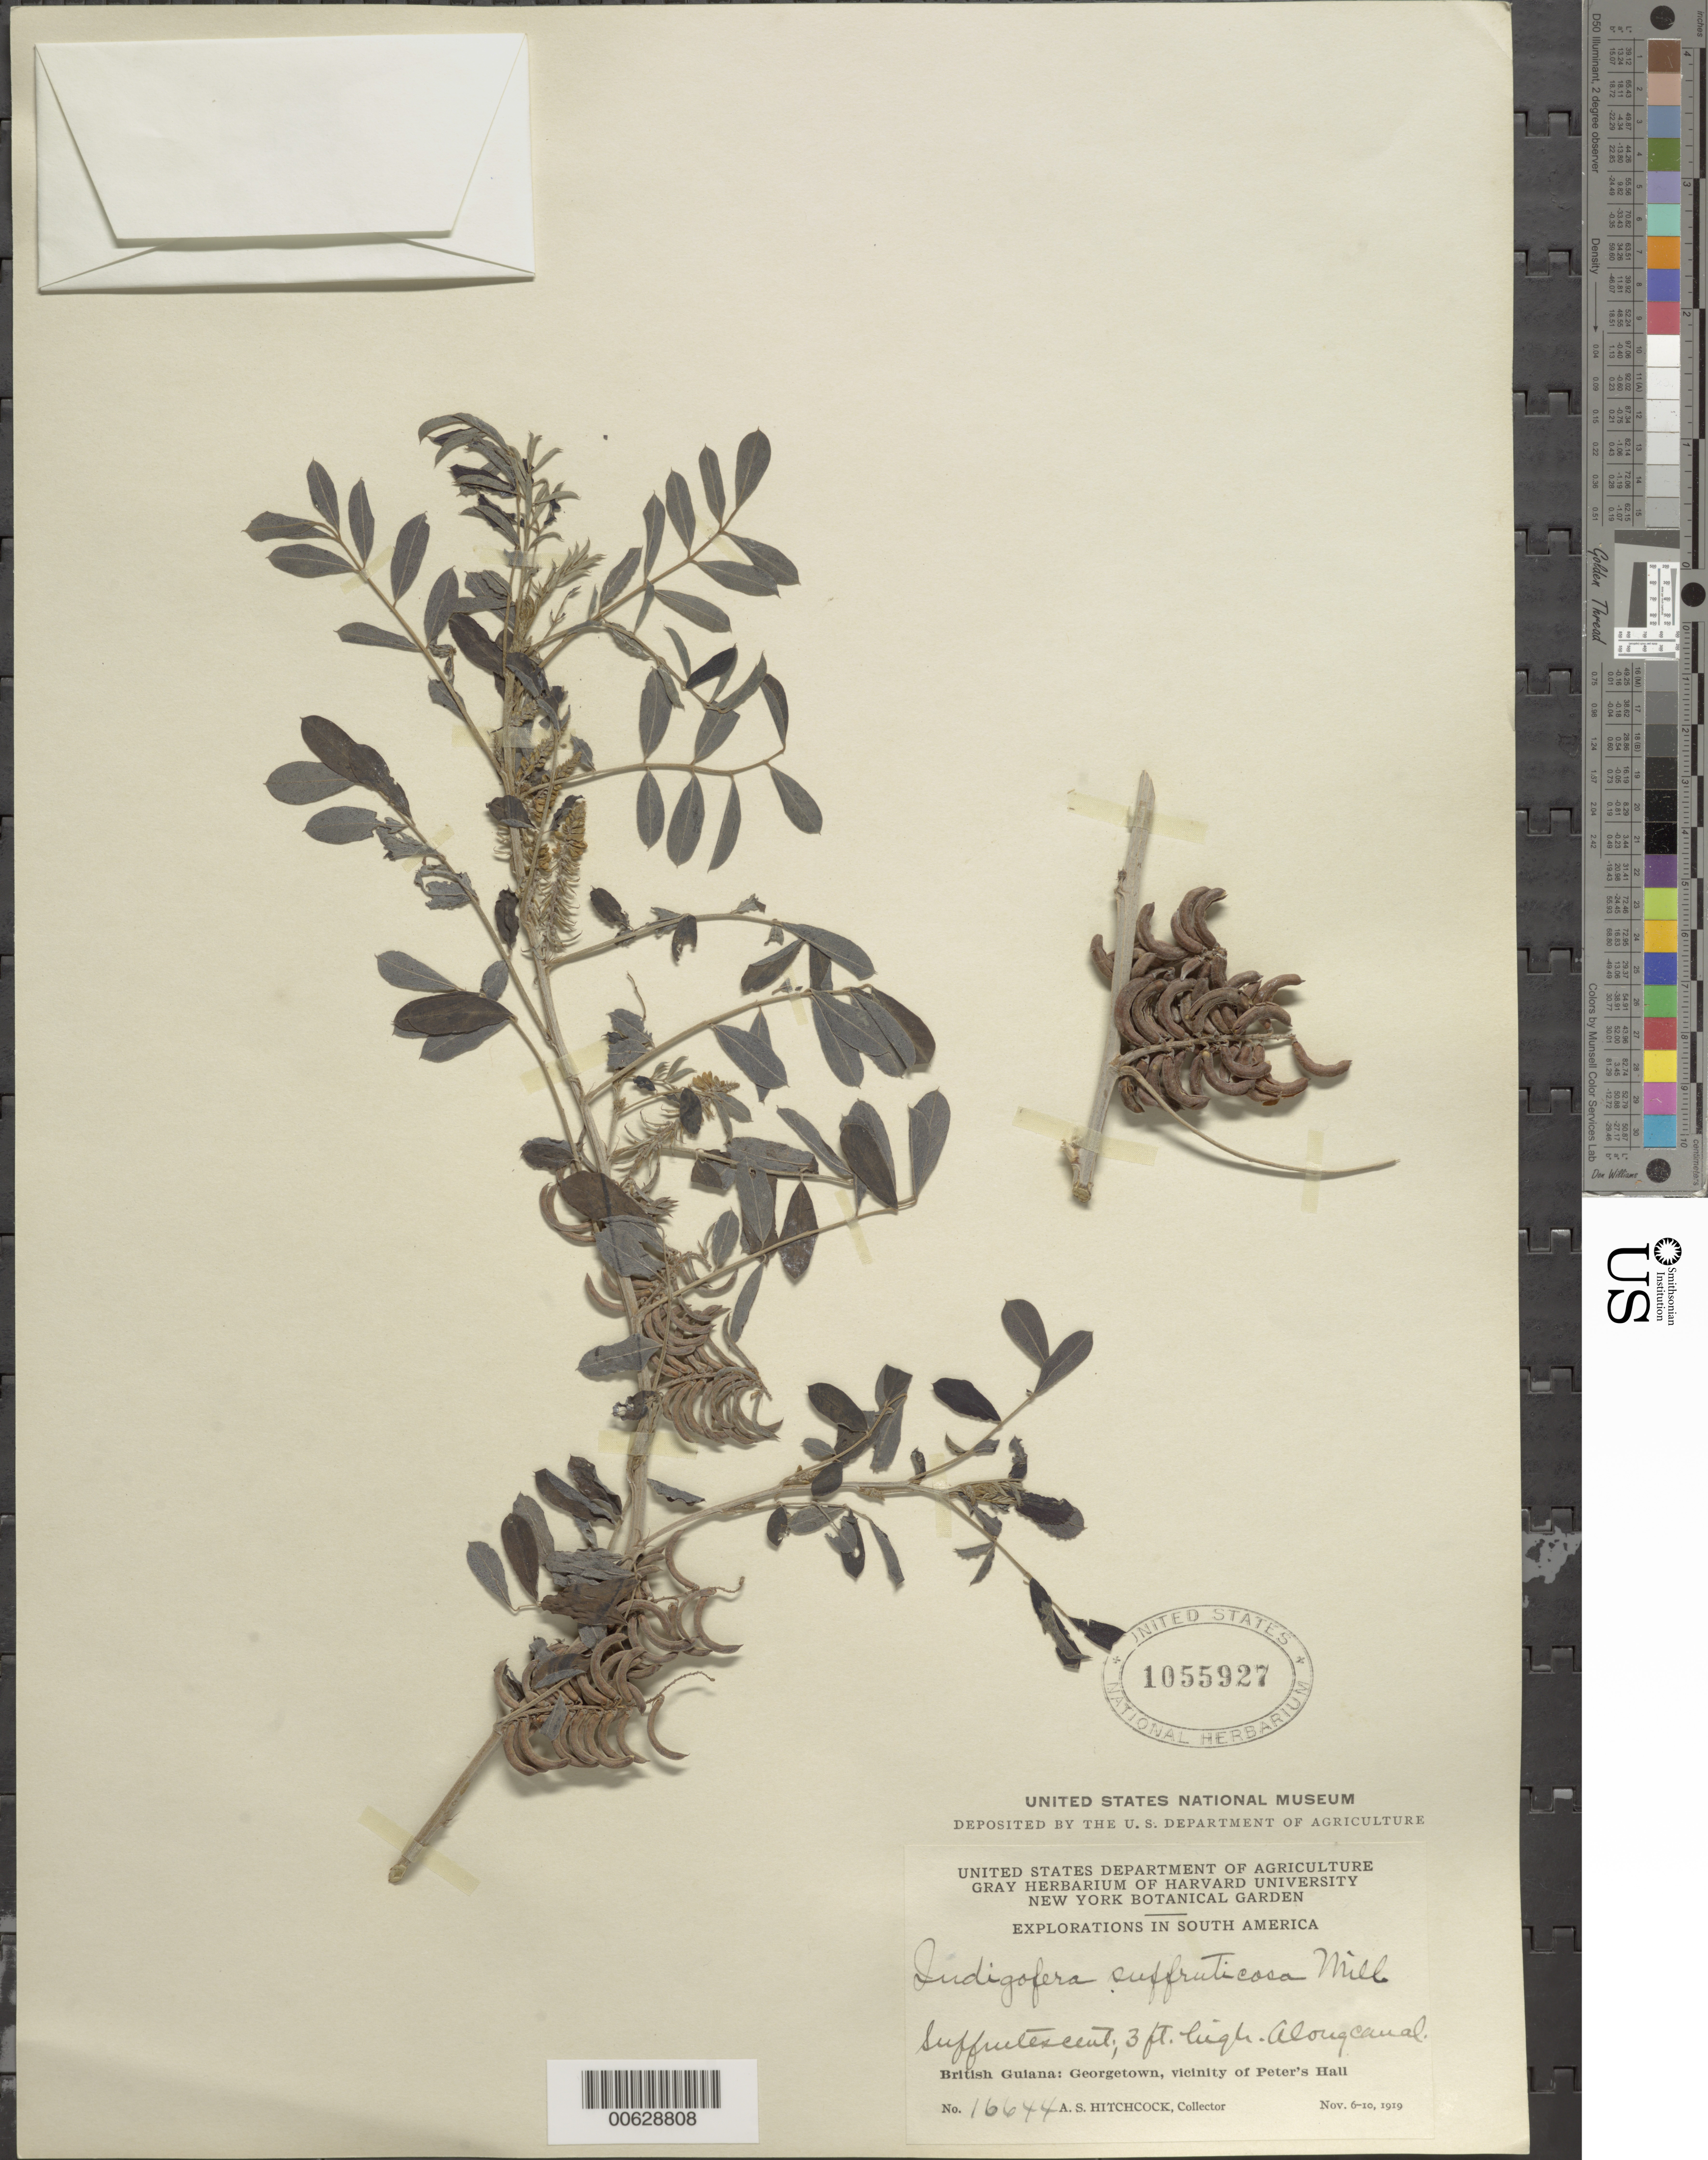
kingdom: Plantae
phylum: Tracheophyta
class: Magnoliopsida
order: Fabales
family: Fabaceae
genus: Indigofera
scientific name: Indigofera suffruticosa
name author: Mill.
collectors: A. S. Hitchcock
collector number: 16644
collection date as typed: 6-Nov-19 to 10-Nov-19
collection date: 1919-11-06/1919-11-10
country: Guyana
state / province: Demerara-Mahaica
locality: Georgetown, vic. of Peter's Hall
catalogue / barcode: US 1055927